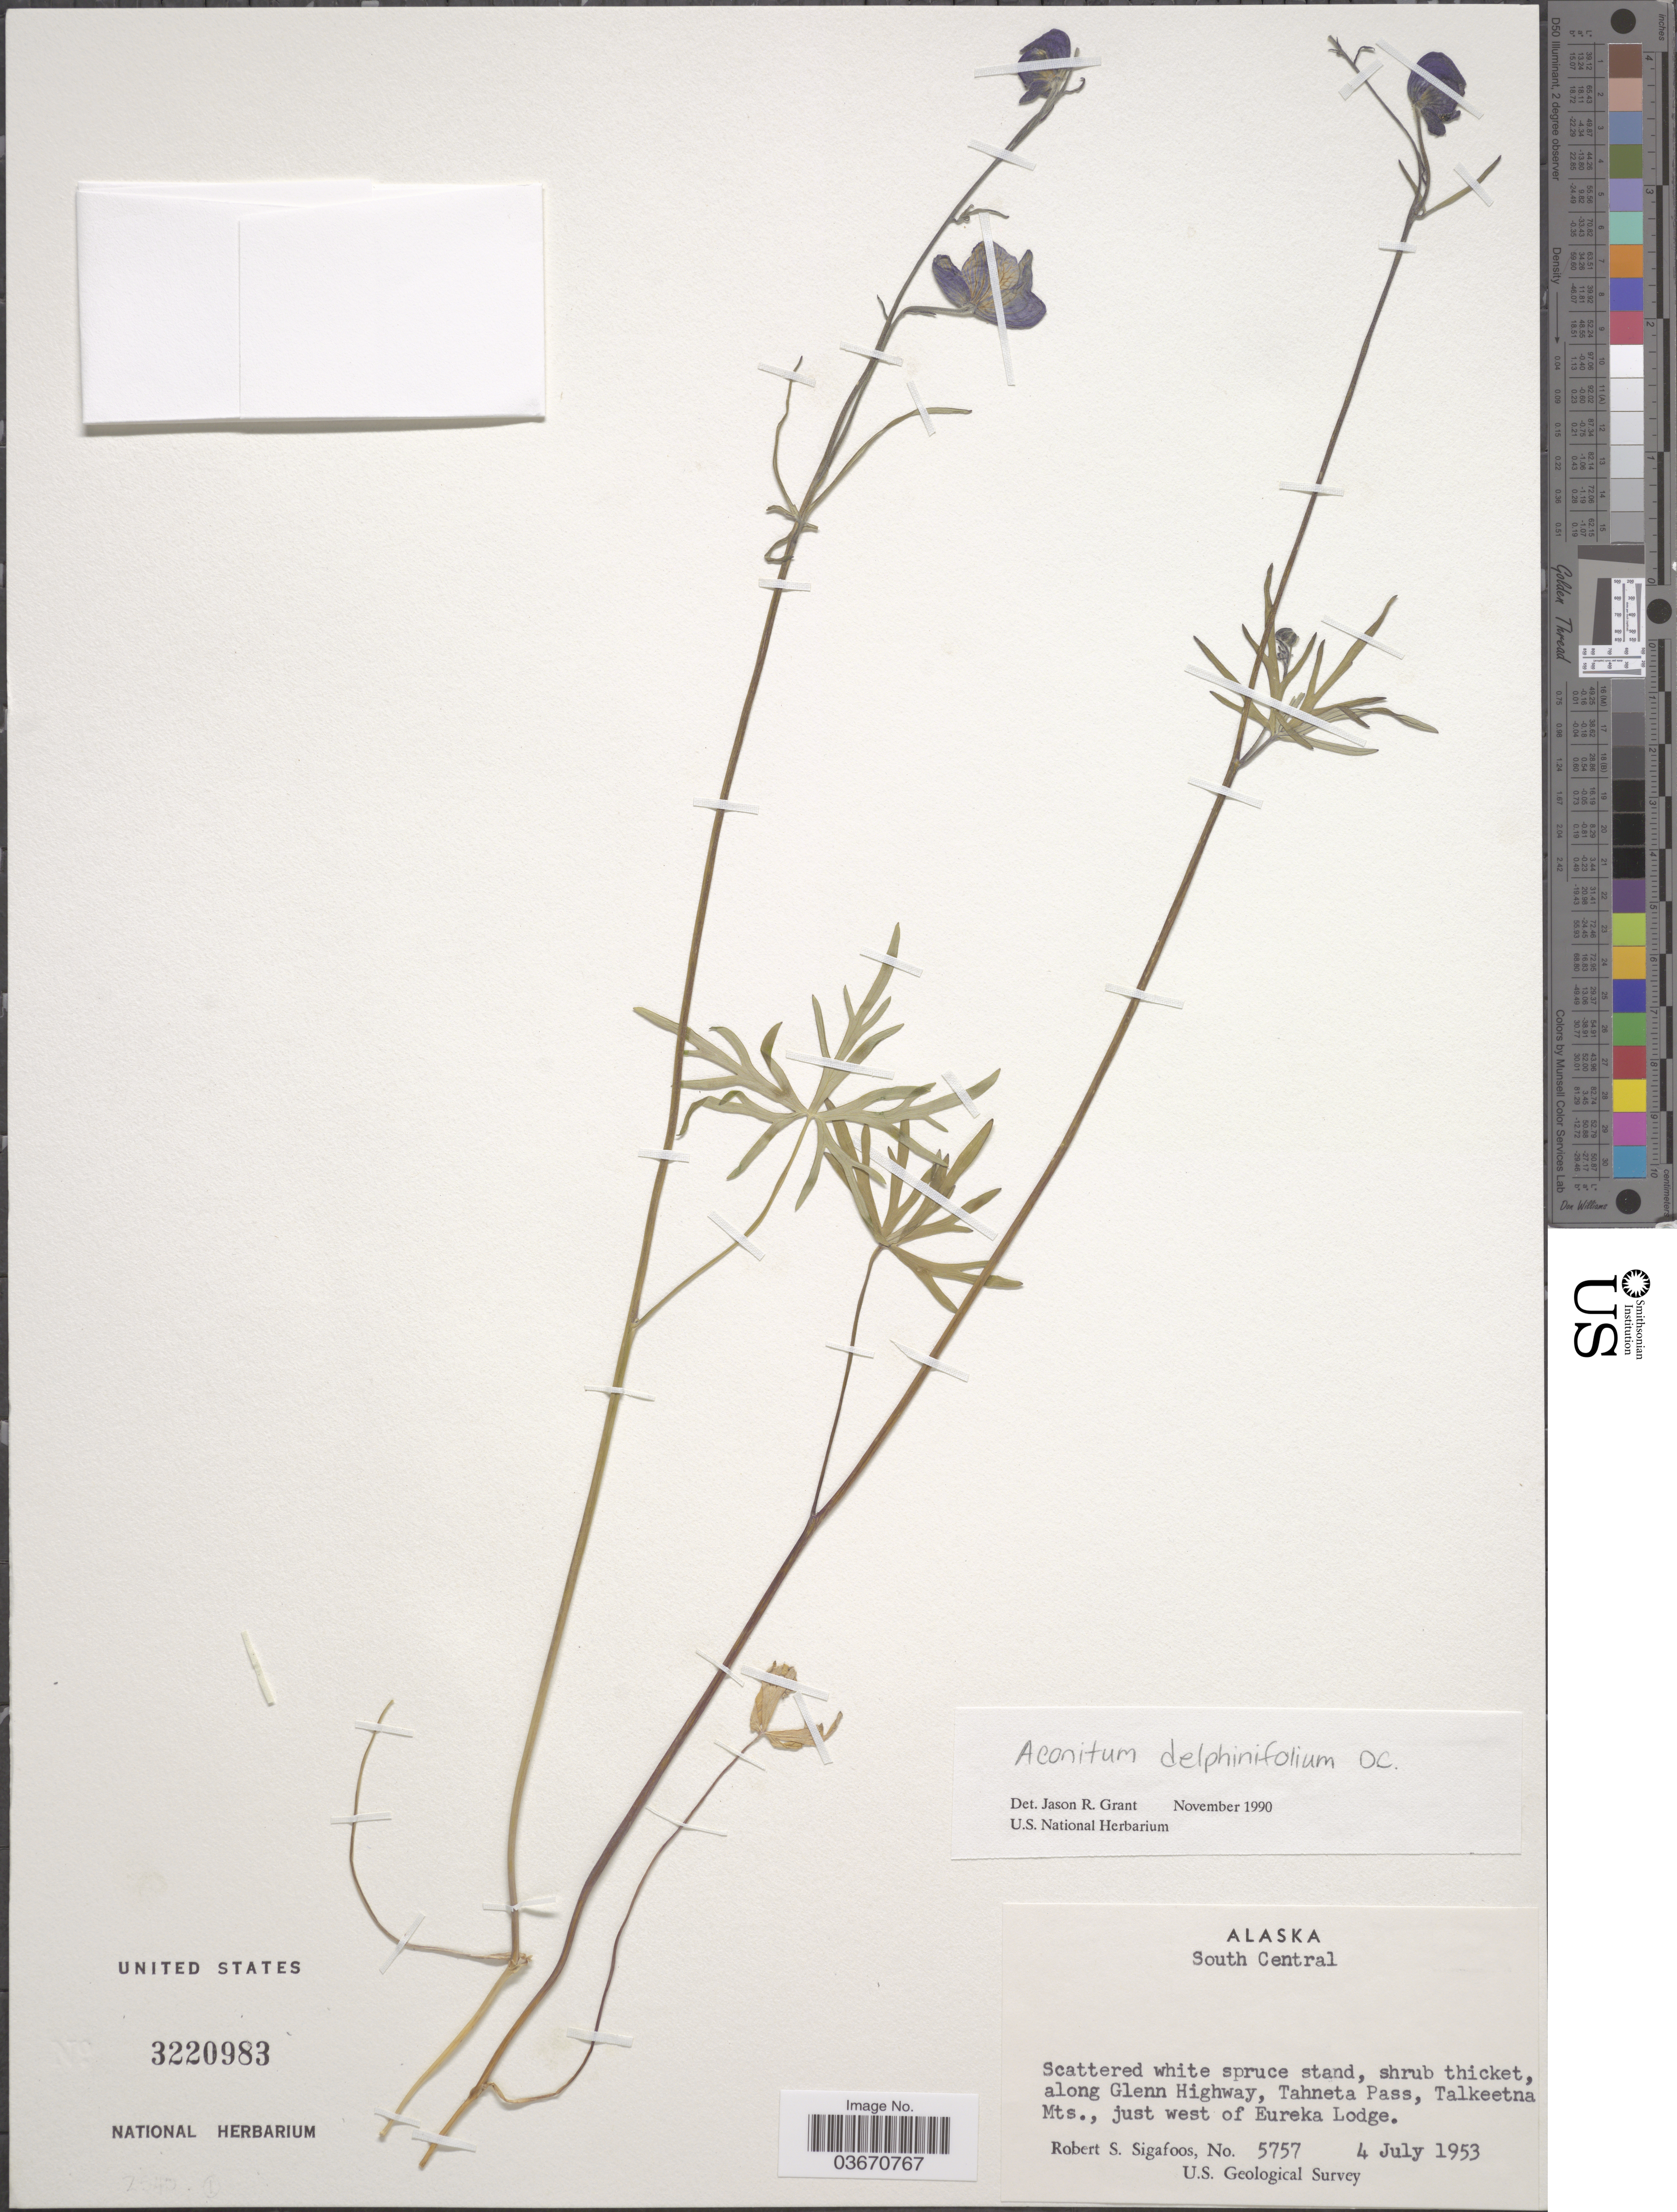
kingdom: Plantae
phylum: Tracheophyta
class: Magnoliopsida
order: Ranunculales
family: Ranunculaceae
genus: Aconitum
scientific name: Aconitum delphinifolium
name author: DC.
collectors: R. Sigafoos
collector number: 5757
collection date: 1953-07-04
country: United States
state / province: Alaska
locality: South Central. Along Glenn Highway, Tahneta Pass, Talkeetna Mts., just west of Eureka Lodge.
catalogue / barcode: US 3220983